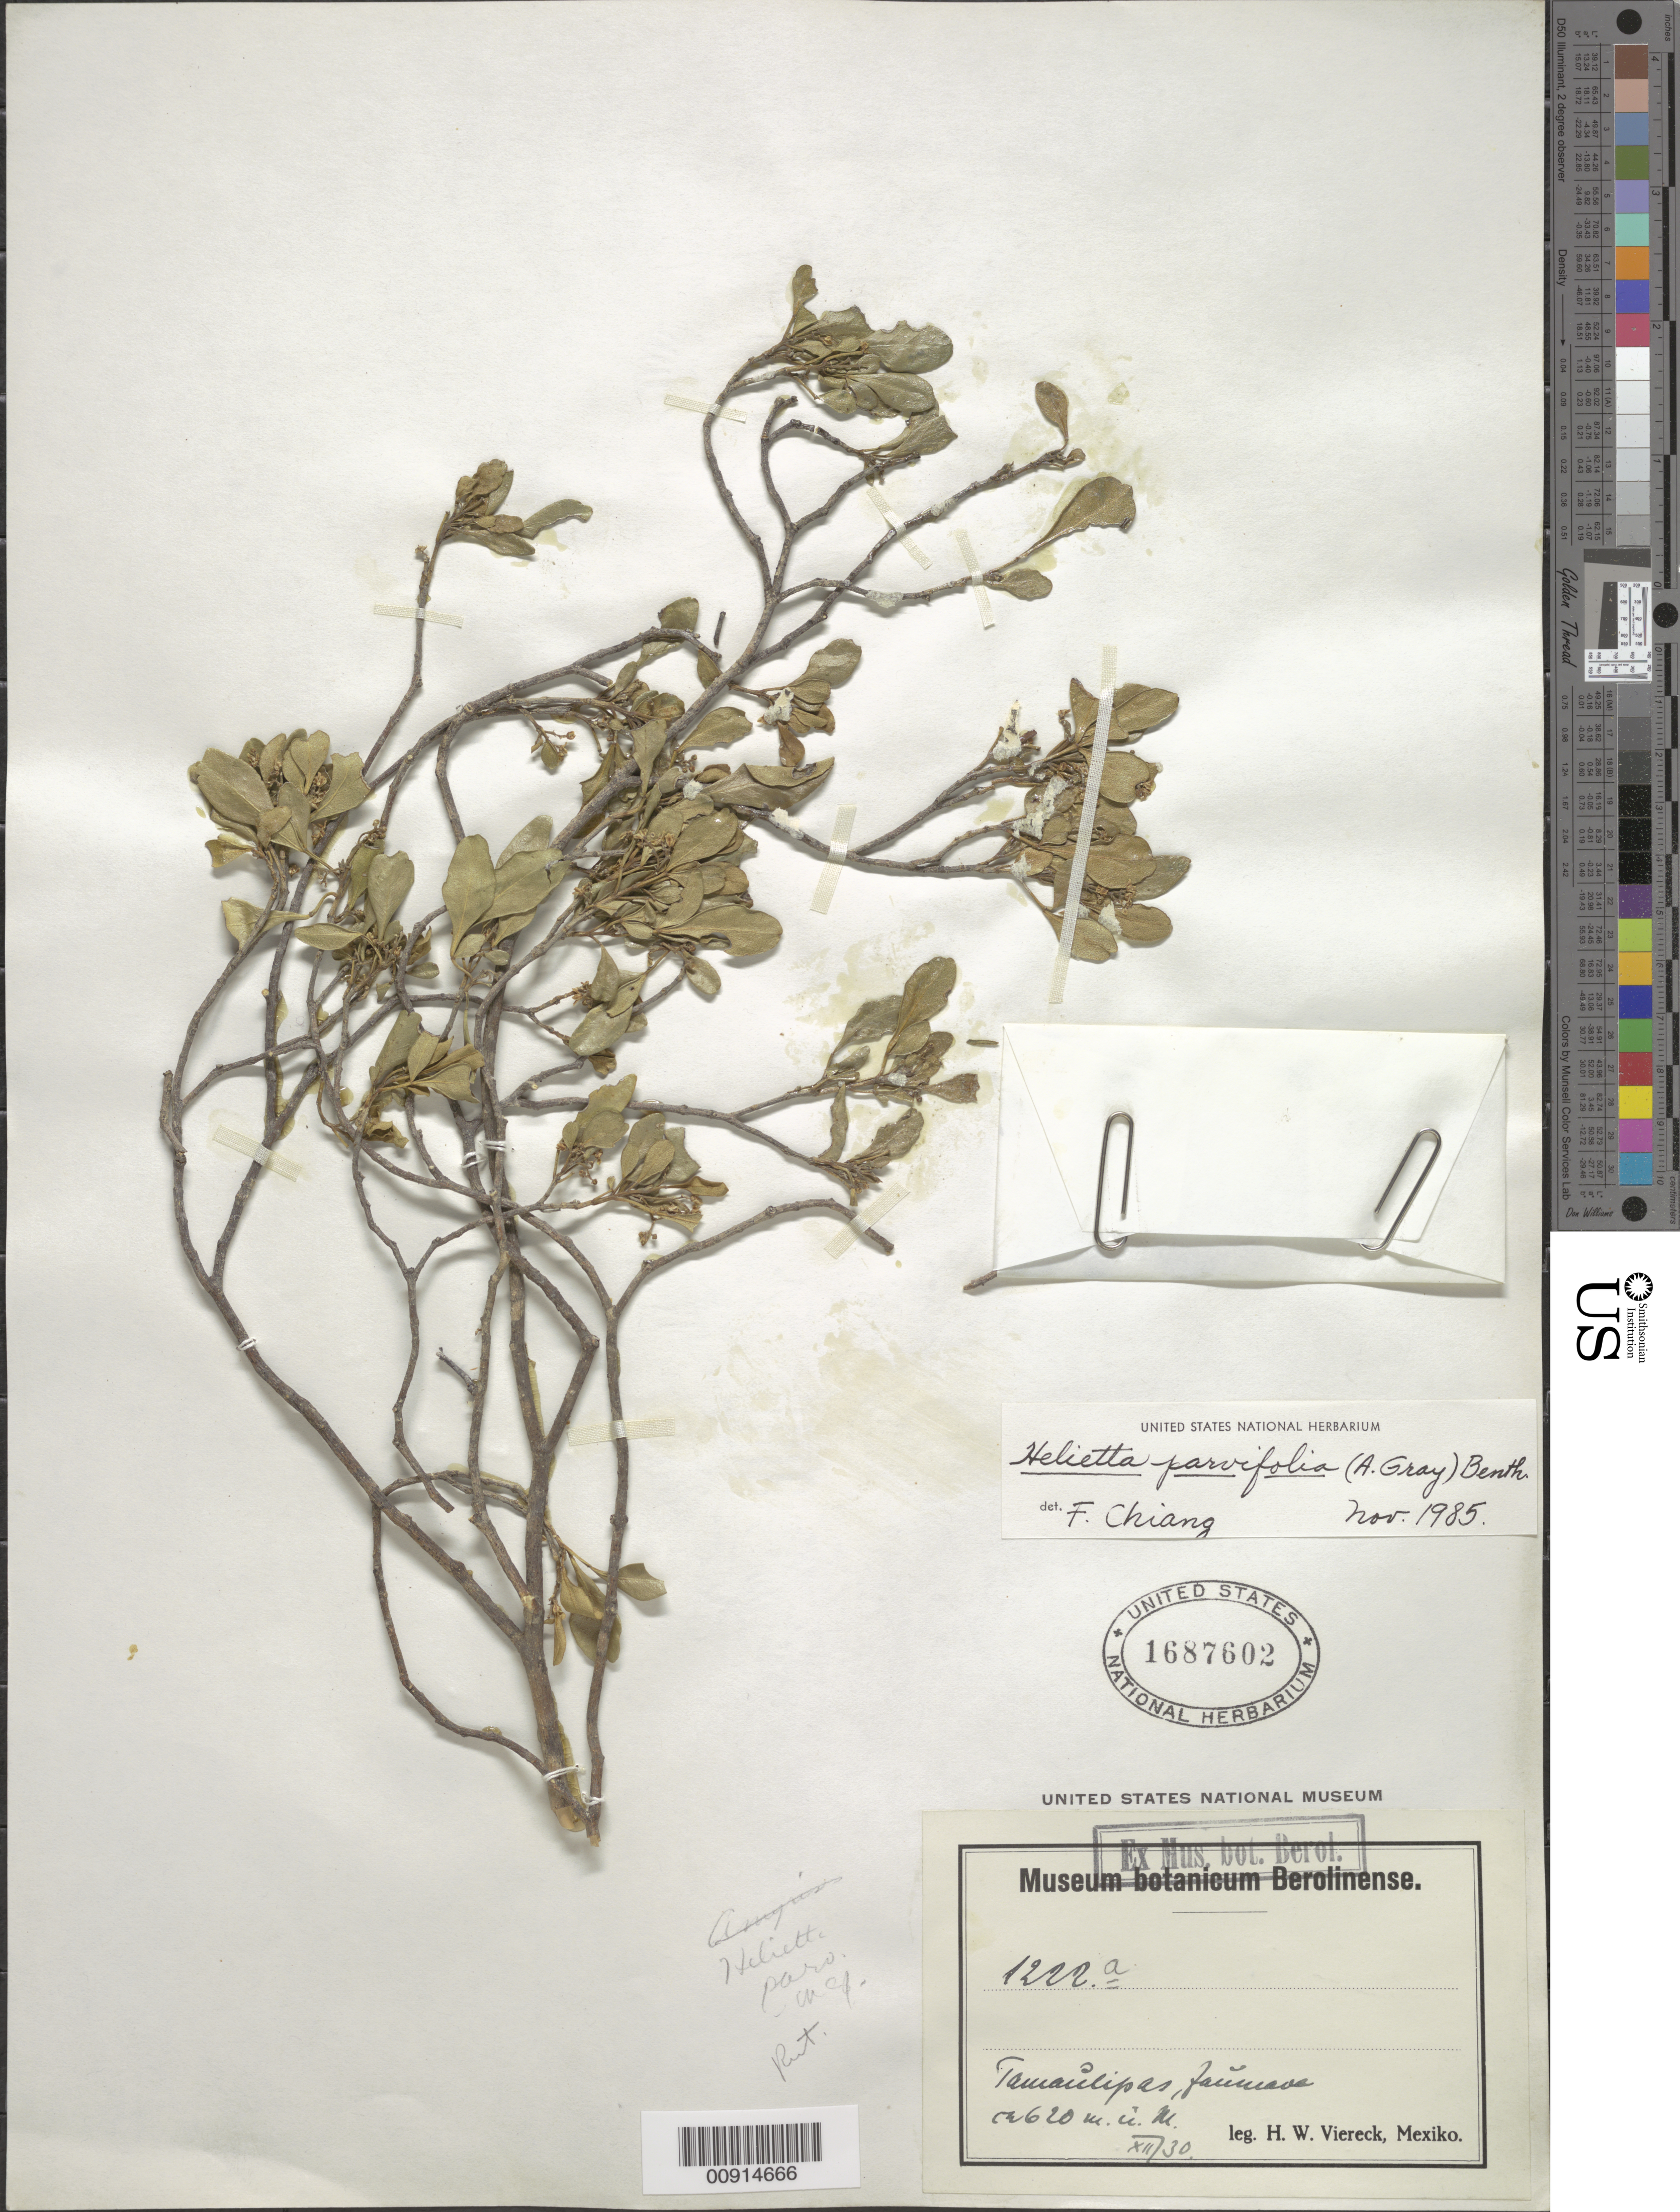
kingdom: Plantae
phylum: Tracheophyta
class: Magnoliopsida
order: Sapindales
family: Rutaceae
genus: Helietta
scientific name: Helietta parvifolia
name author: (A. Gray ex Hemsl.) Benth.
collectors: H. W. Viereck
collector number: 1222 a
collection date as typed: Dec 1930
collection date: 1930-12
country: Mexico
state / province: Tamaulipas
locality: Jaumave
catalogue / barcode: US 1687602